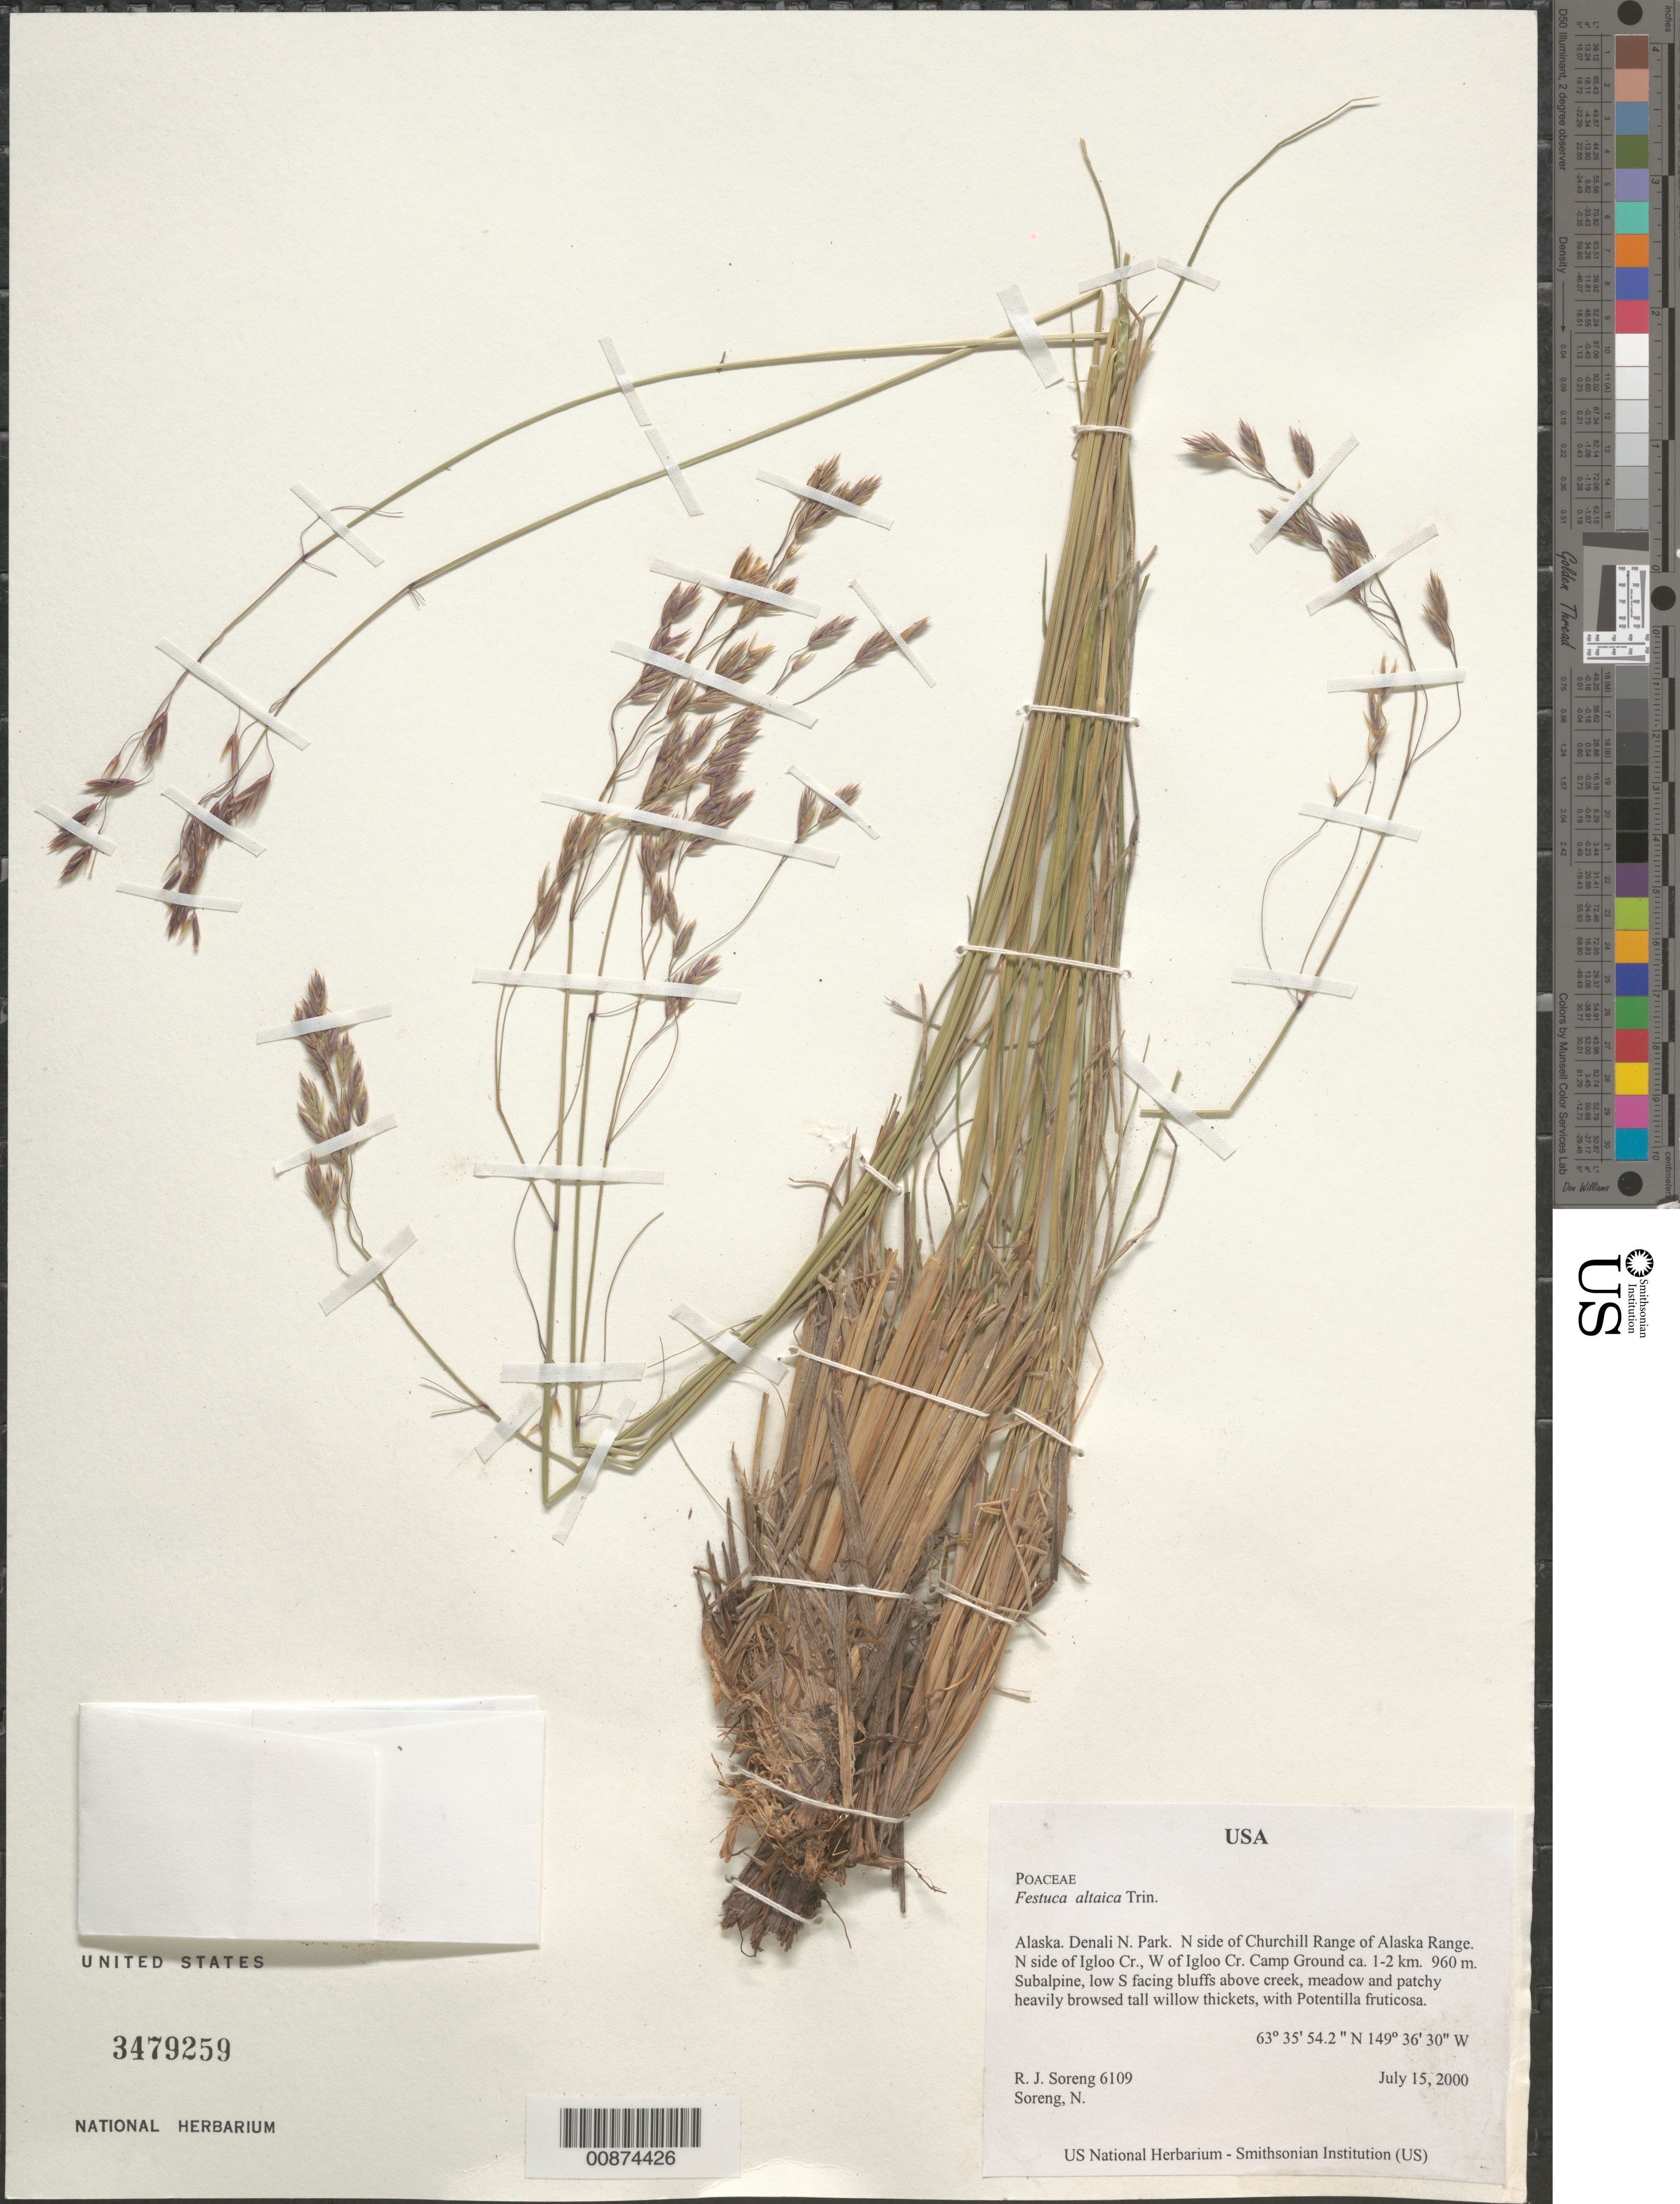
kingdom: Plantae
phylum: Tracheophyta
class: Liliopsida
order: Poales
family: Poaceae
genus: Hesperochloa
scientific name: Hesperochloa altaica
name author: (Trin.) P.M. Peterson et al.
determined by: Soreng, Robert J., Research Associate (BOT), Smithsonian Institution - National Museum of Natural History (UNITED STATES)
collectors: R. J. Soreng & N. L. Soreng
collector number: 6109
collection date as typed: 15 Jul 2000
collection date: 2000-07-15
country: United States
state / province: Alaska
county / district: Denali N. Park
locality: N side of Churchill Range of Alaska Range. N side of Igloo Cr., W of Igloo Cr. Camp Ground ca. 1-2 km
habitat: Subalpine, low S facing bluffs above creek, meadow and patchy heavily browsed tall willow thickets, with Potentilla fruticosa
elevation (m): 960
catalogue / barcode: US 3479259